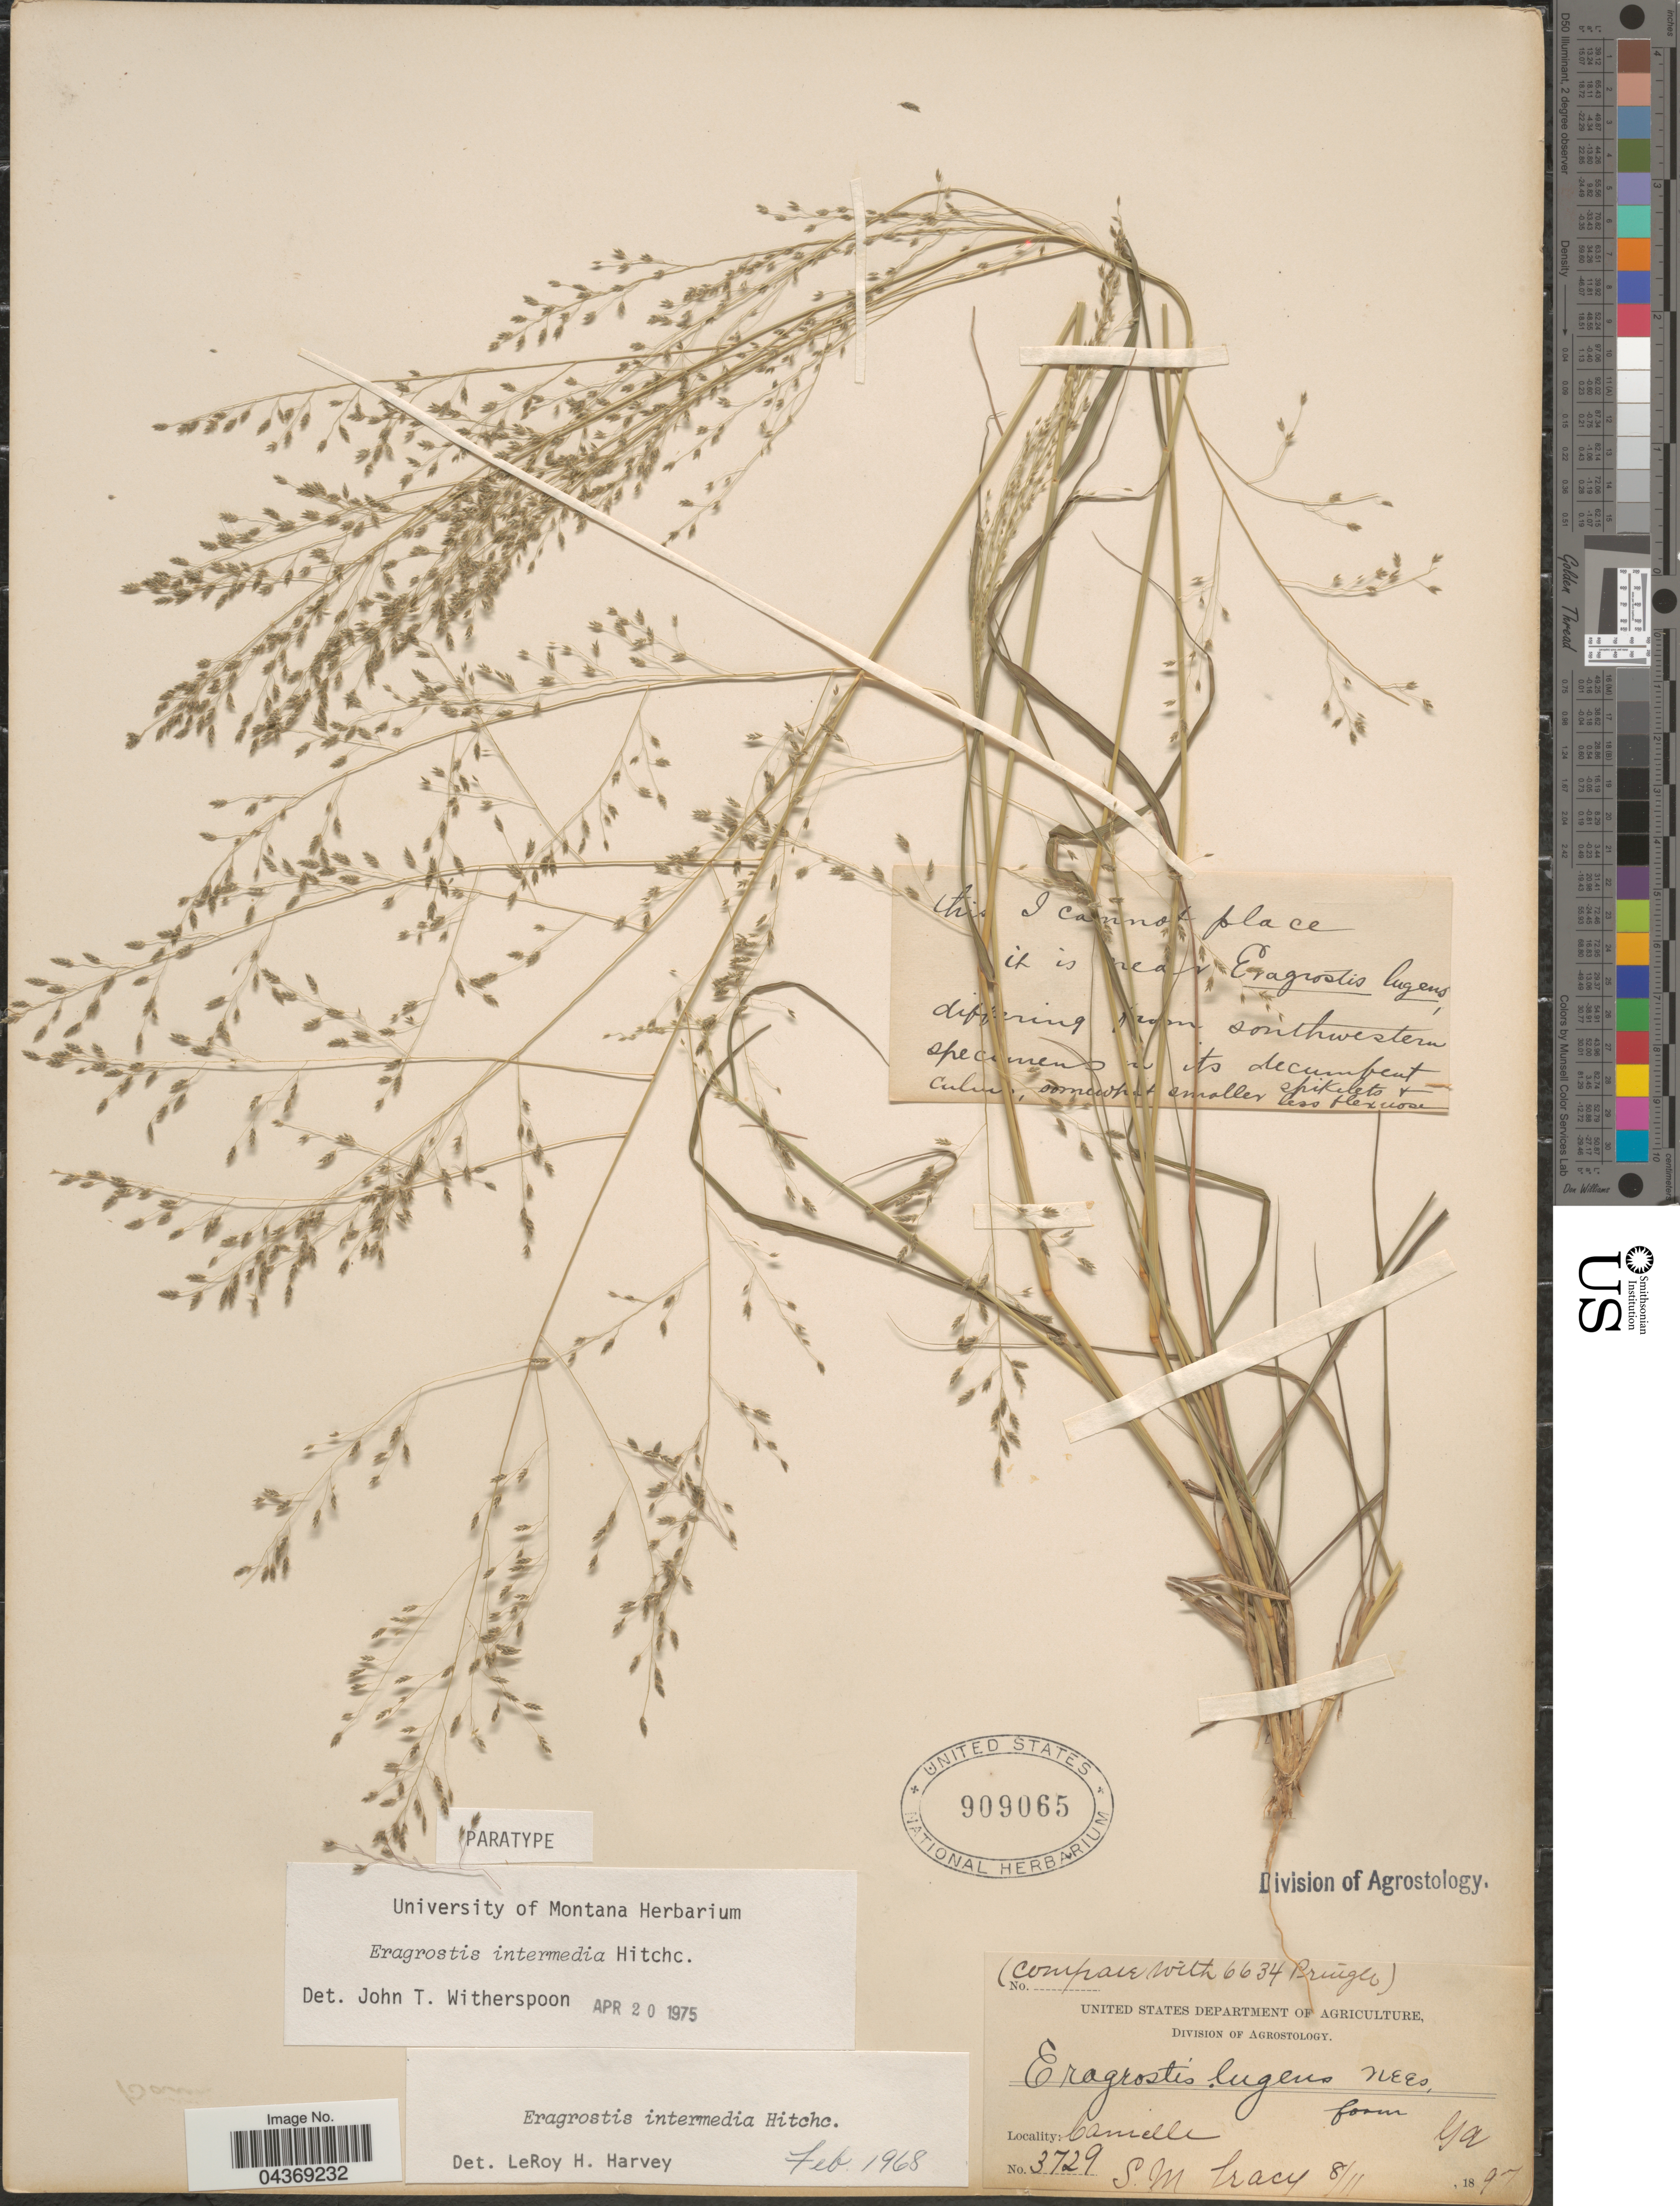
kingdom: Plantae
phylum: Tracheophyta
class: Liliopsida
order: Poales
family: Poaceae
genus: Eragrostis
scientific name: Eragrostis intermedia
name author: Hitchc.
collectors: S. M. Tracy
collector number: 3729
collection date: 1897-08-11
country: United States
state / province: Georgia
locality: Camilla.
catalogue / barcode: US 909065